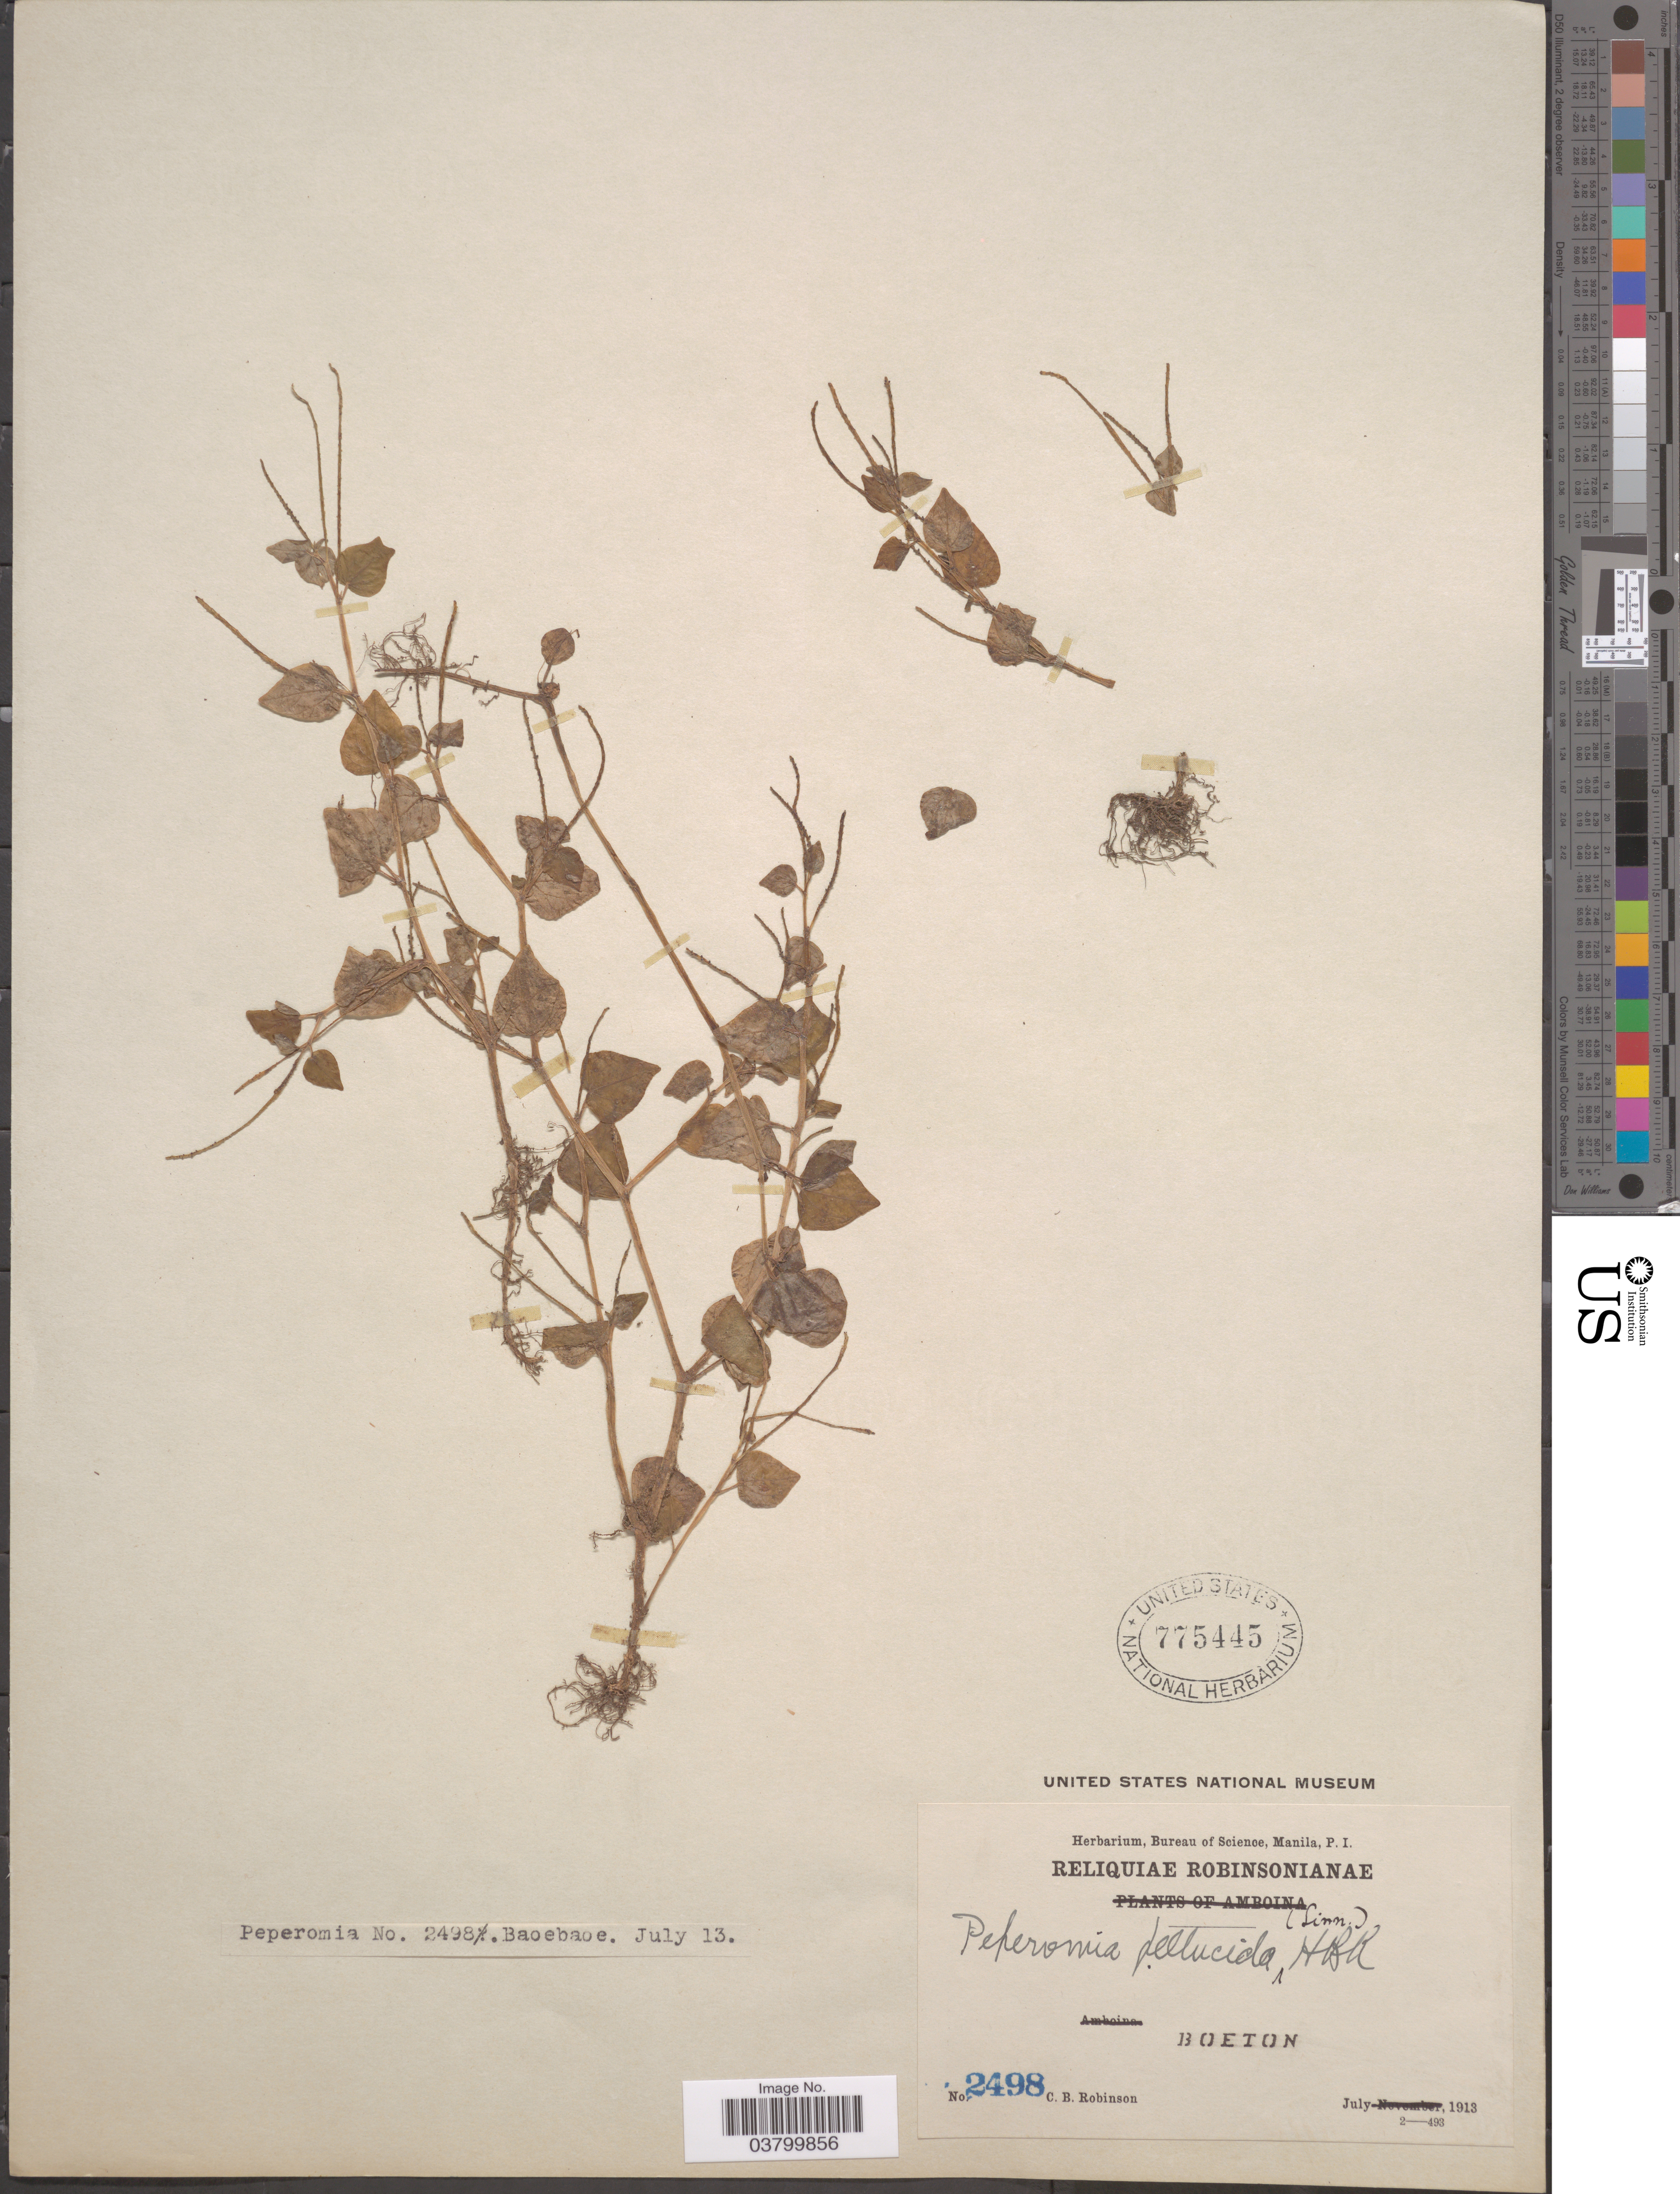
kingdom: Plantae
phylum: Tracheophyta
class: Magnoliopsida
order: Piperales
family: Piperaceae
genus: Peperomia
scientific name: Peperomia pellucida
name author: (L.) Kunth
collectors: C. Robinson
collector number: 2498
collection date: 1913-07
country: Indonesia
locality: Boeton.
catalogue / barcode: US 775445